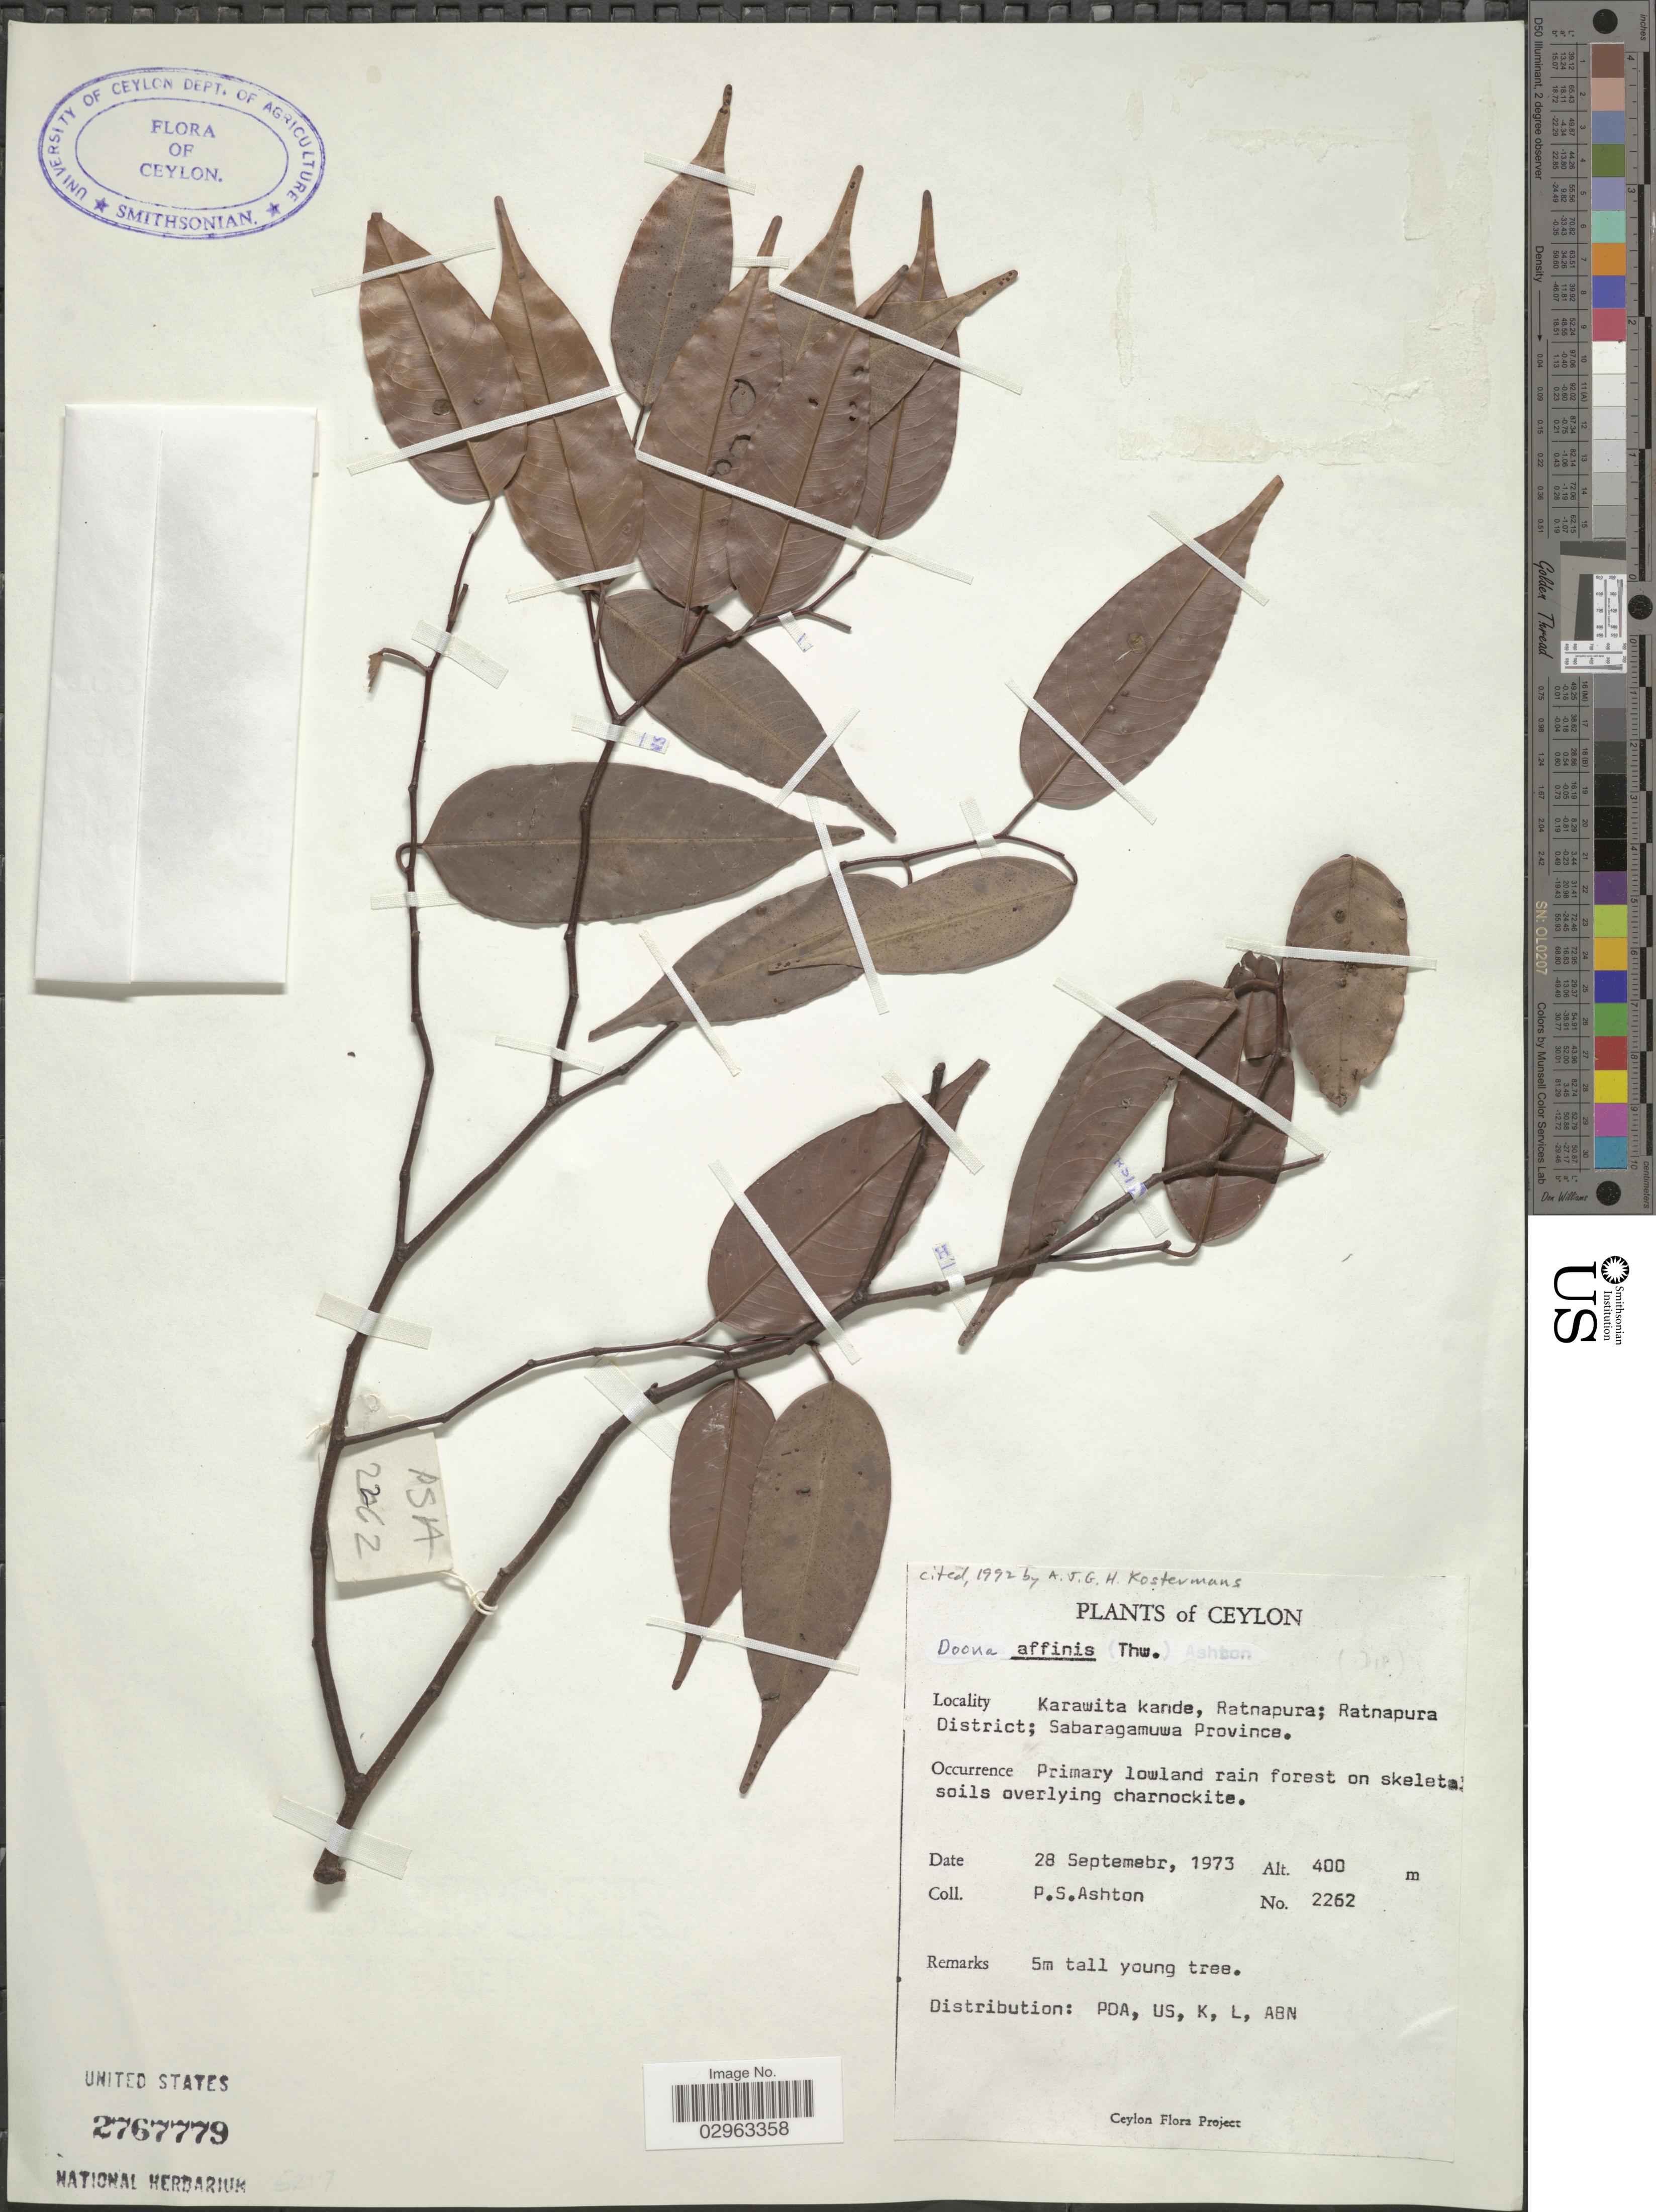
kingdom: Plantae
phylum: Tracheophyta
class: Magnoliopsida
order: Malvales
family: Dipterocarpaceae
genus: Doona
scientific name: Doona affinis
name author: Thwaites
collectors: P. S. Ashton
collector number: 2262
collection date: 1973-09-28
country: Sri Lanka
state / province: Sabaragamuwa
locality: Ceylon, Karawita kande, Ratnapura; Ratnapura District; Sabaragamuwa Province.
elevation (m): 400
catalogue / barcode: US 2767779